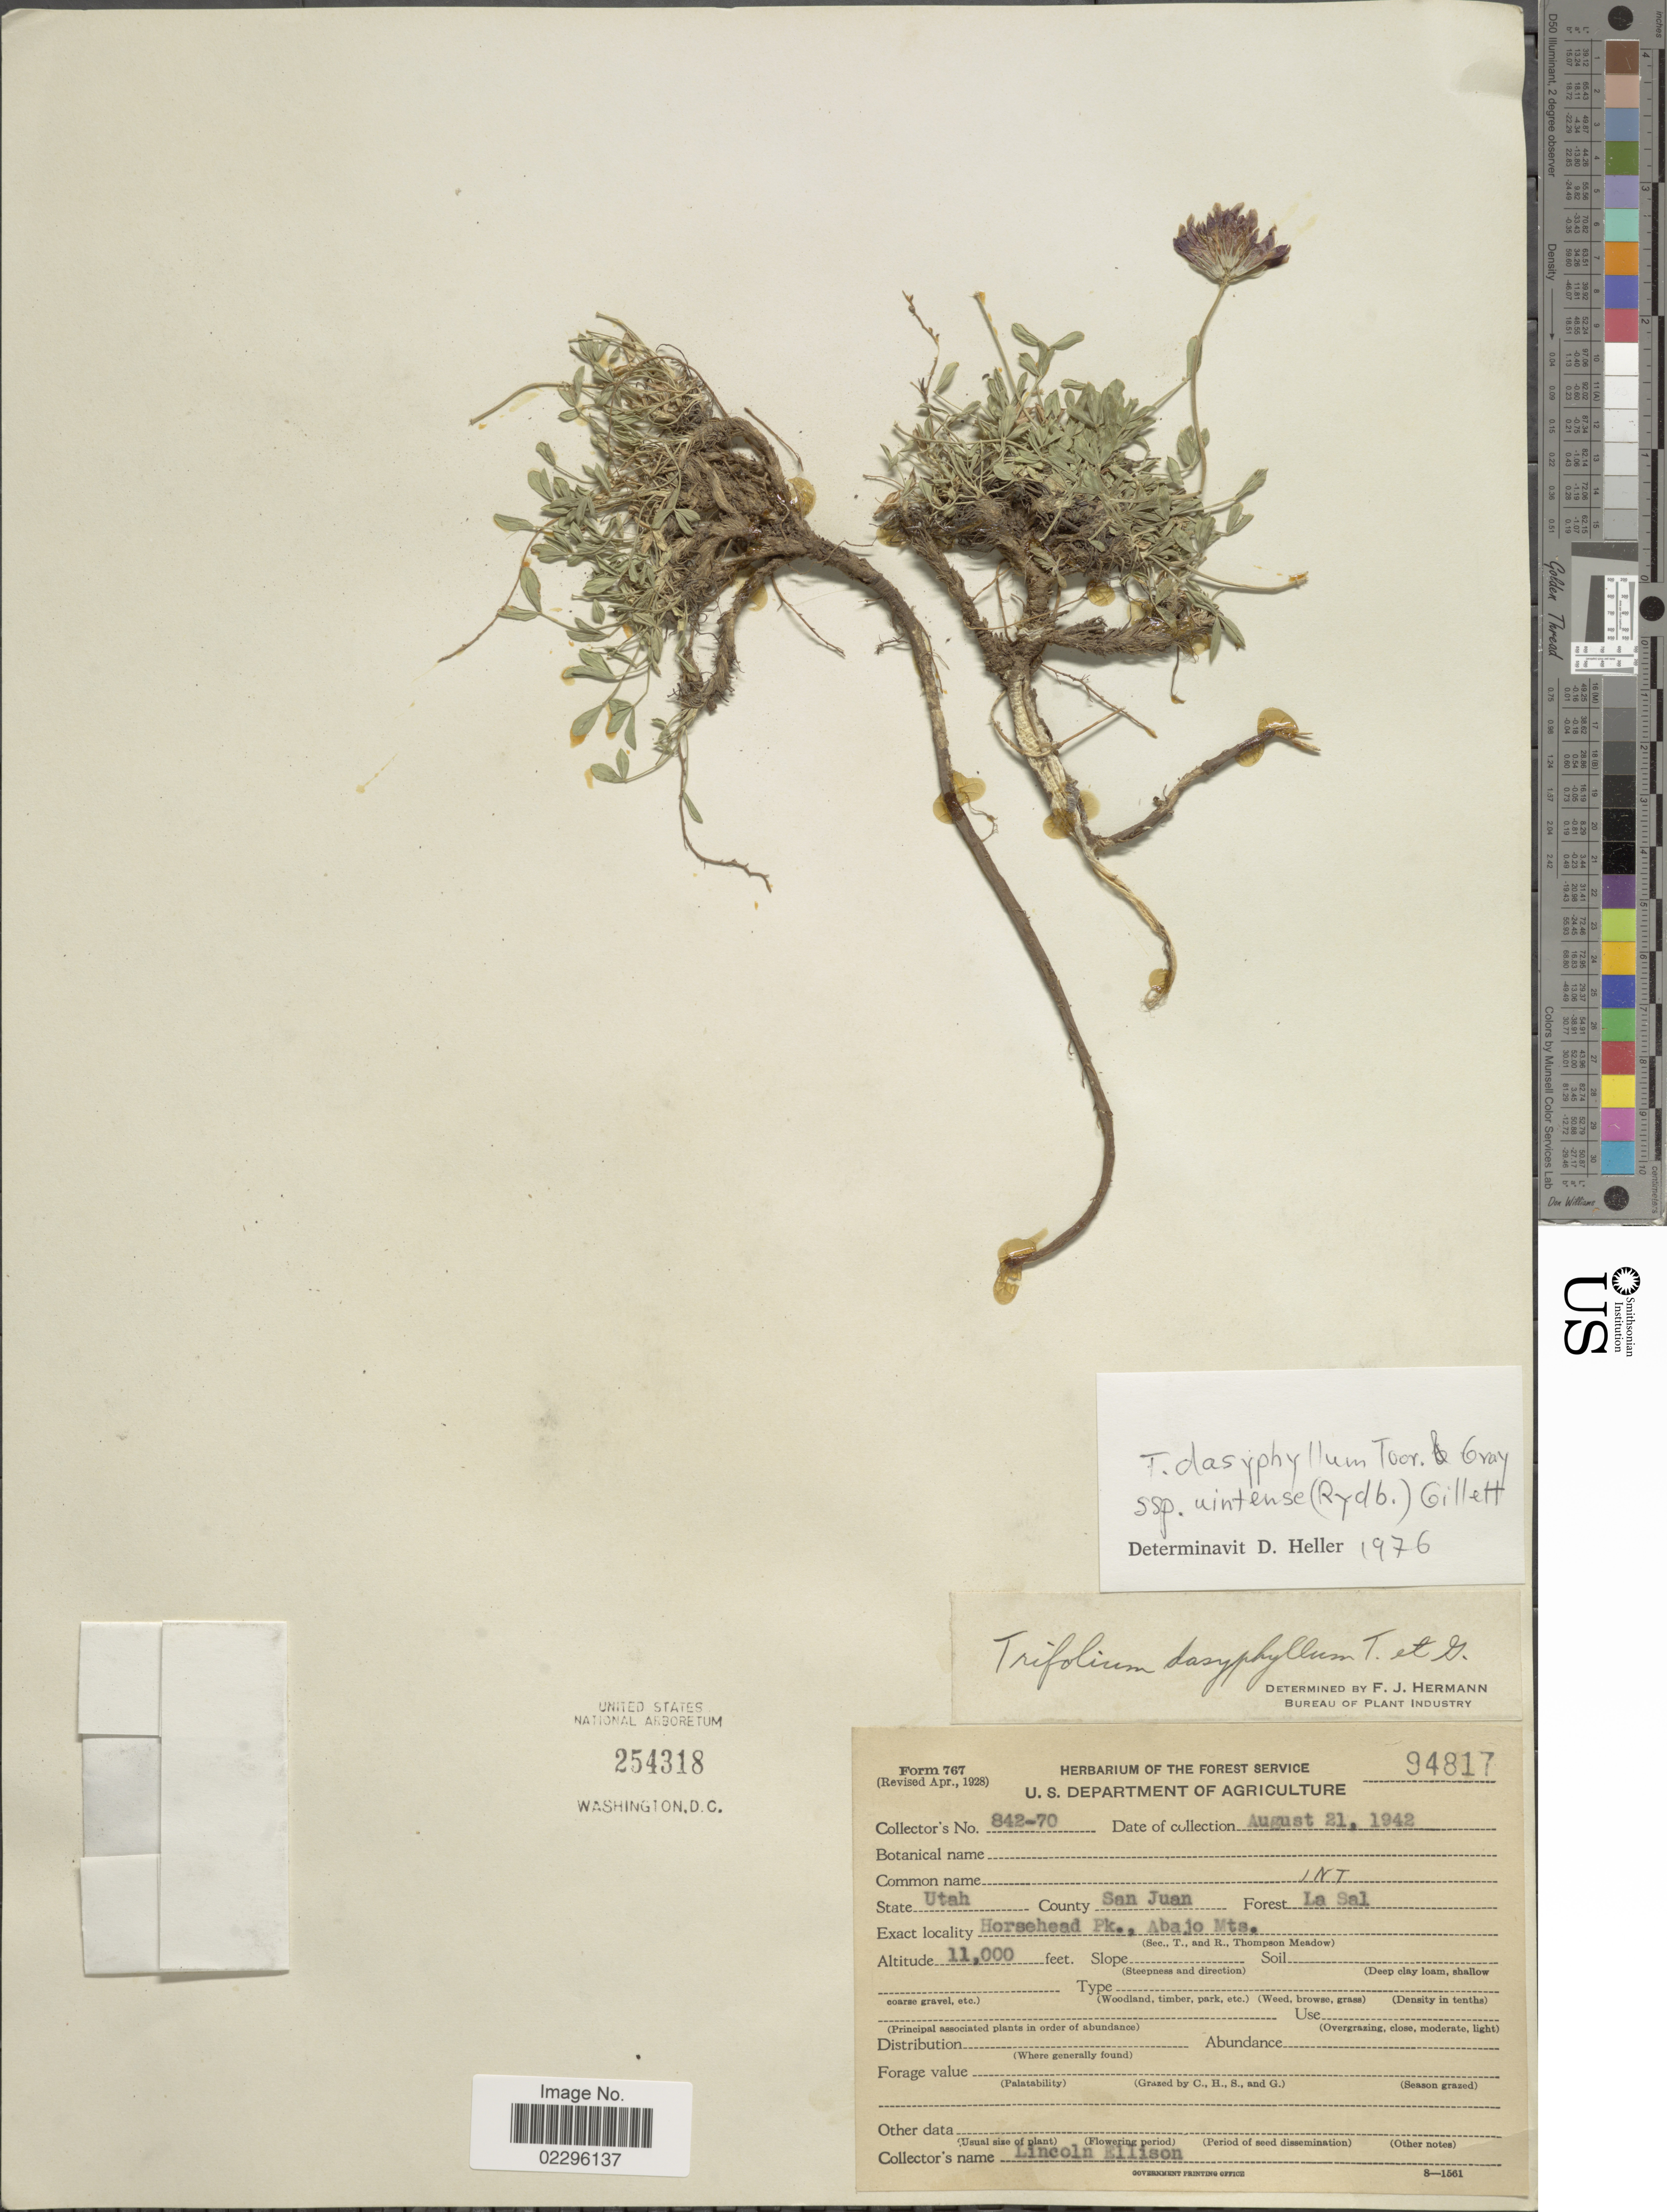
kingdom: Plantae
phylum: Tracheophyta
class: Magnoliopsida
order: Fabales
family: Fabaceae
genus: Trifolium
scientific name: Trifolium dasyphyllum subsp. uintense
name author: (Rydb.) J.M. Gillett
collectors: L. Ellison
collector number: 842-70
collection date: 1942-08-21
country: United States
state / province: Utah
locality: County San Juan, La Sal, Horsehead Pk., Abajo Mts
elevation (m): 3353